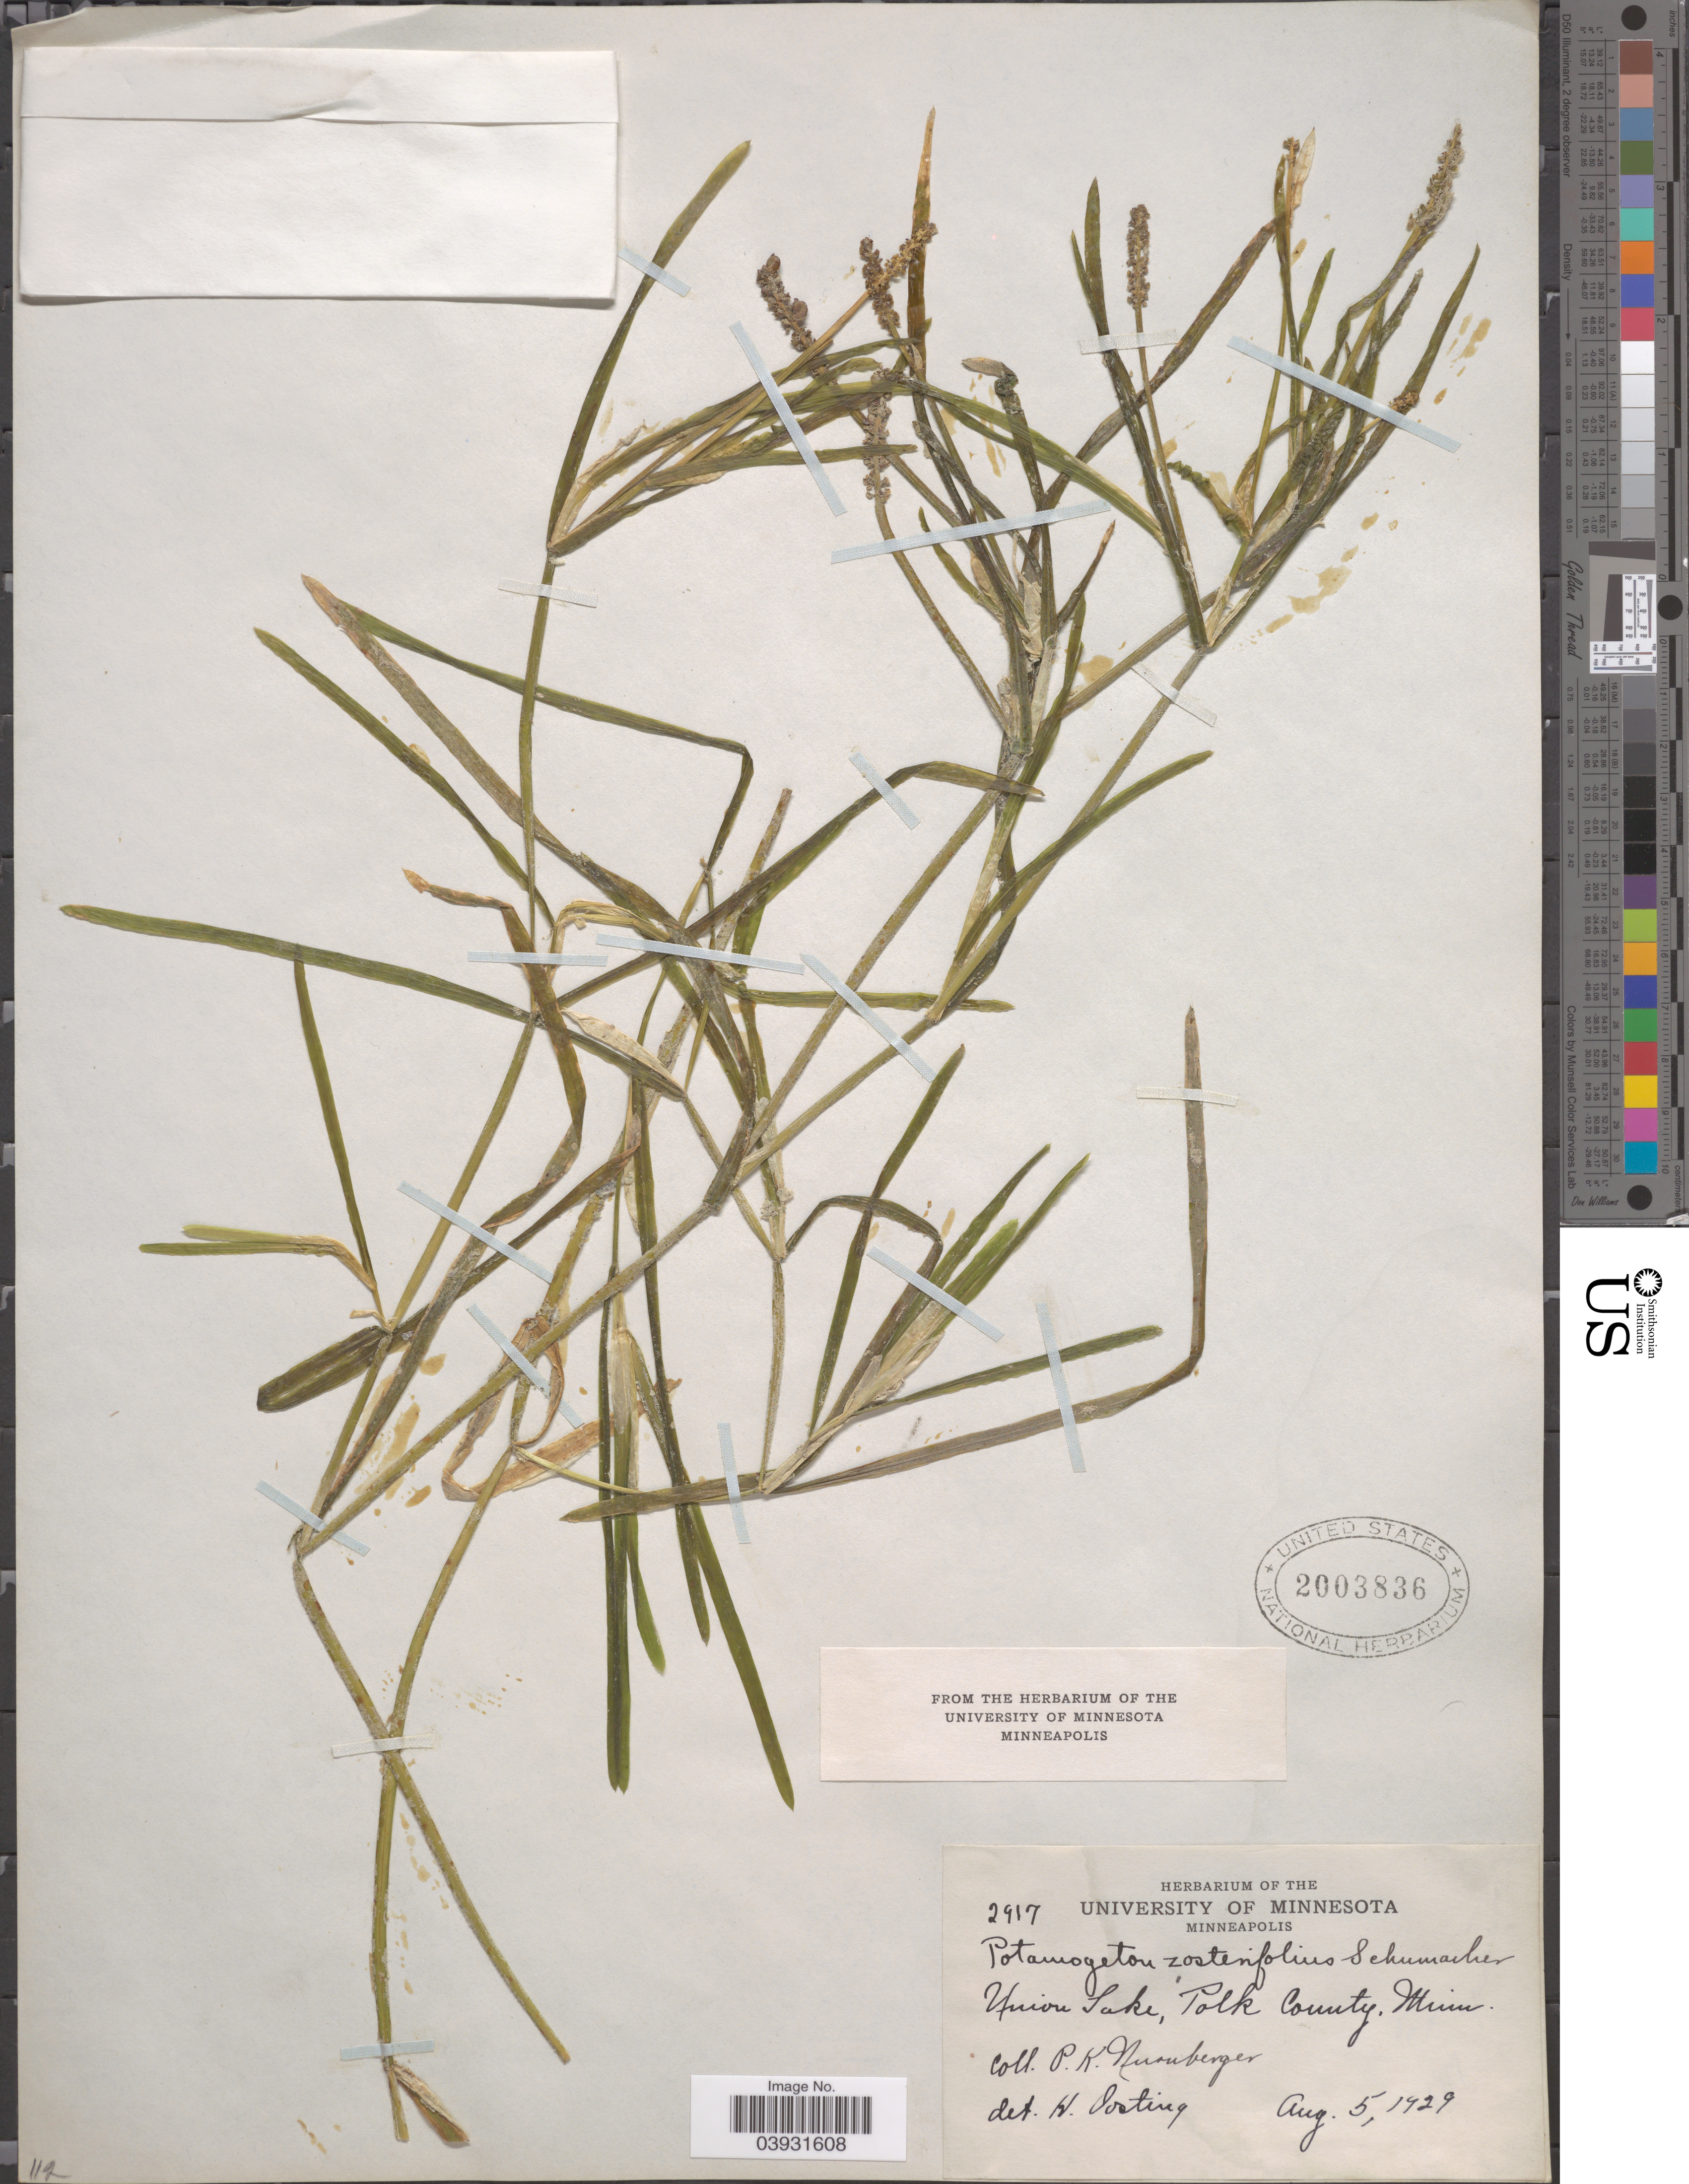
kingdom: Plantae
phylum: Tracheophyta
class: Liliopsida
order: Alismatales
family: Potamogetonaceae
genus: Potamogeton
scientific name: Potamogeton zosterifolius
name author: Schumach.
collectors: P. Nuouberger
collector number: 2917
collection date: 1929-08-05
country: United States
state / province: Minnesota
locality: Minneapolis. Union Lake, Polk County.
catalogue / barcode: US 2003836